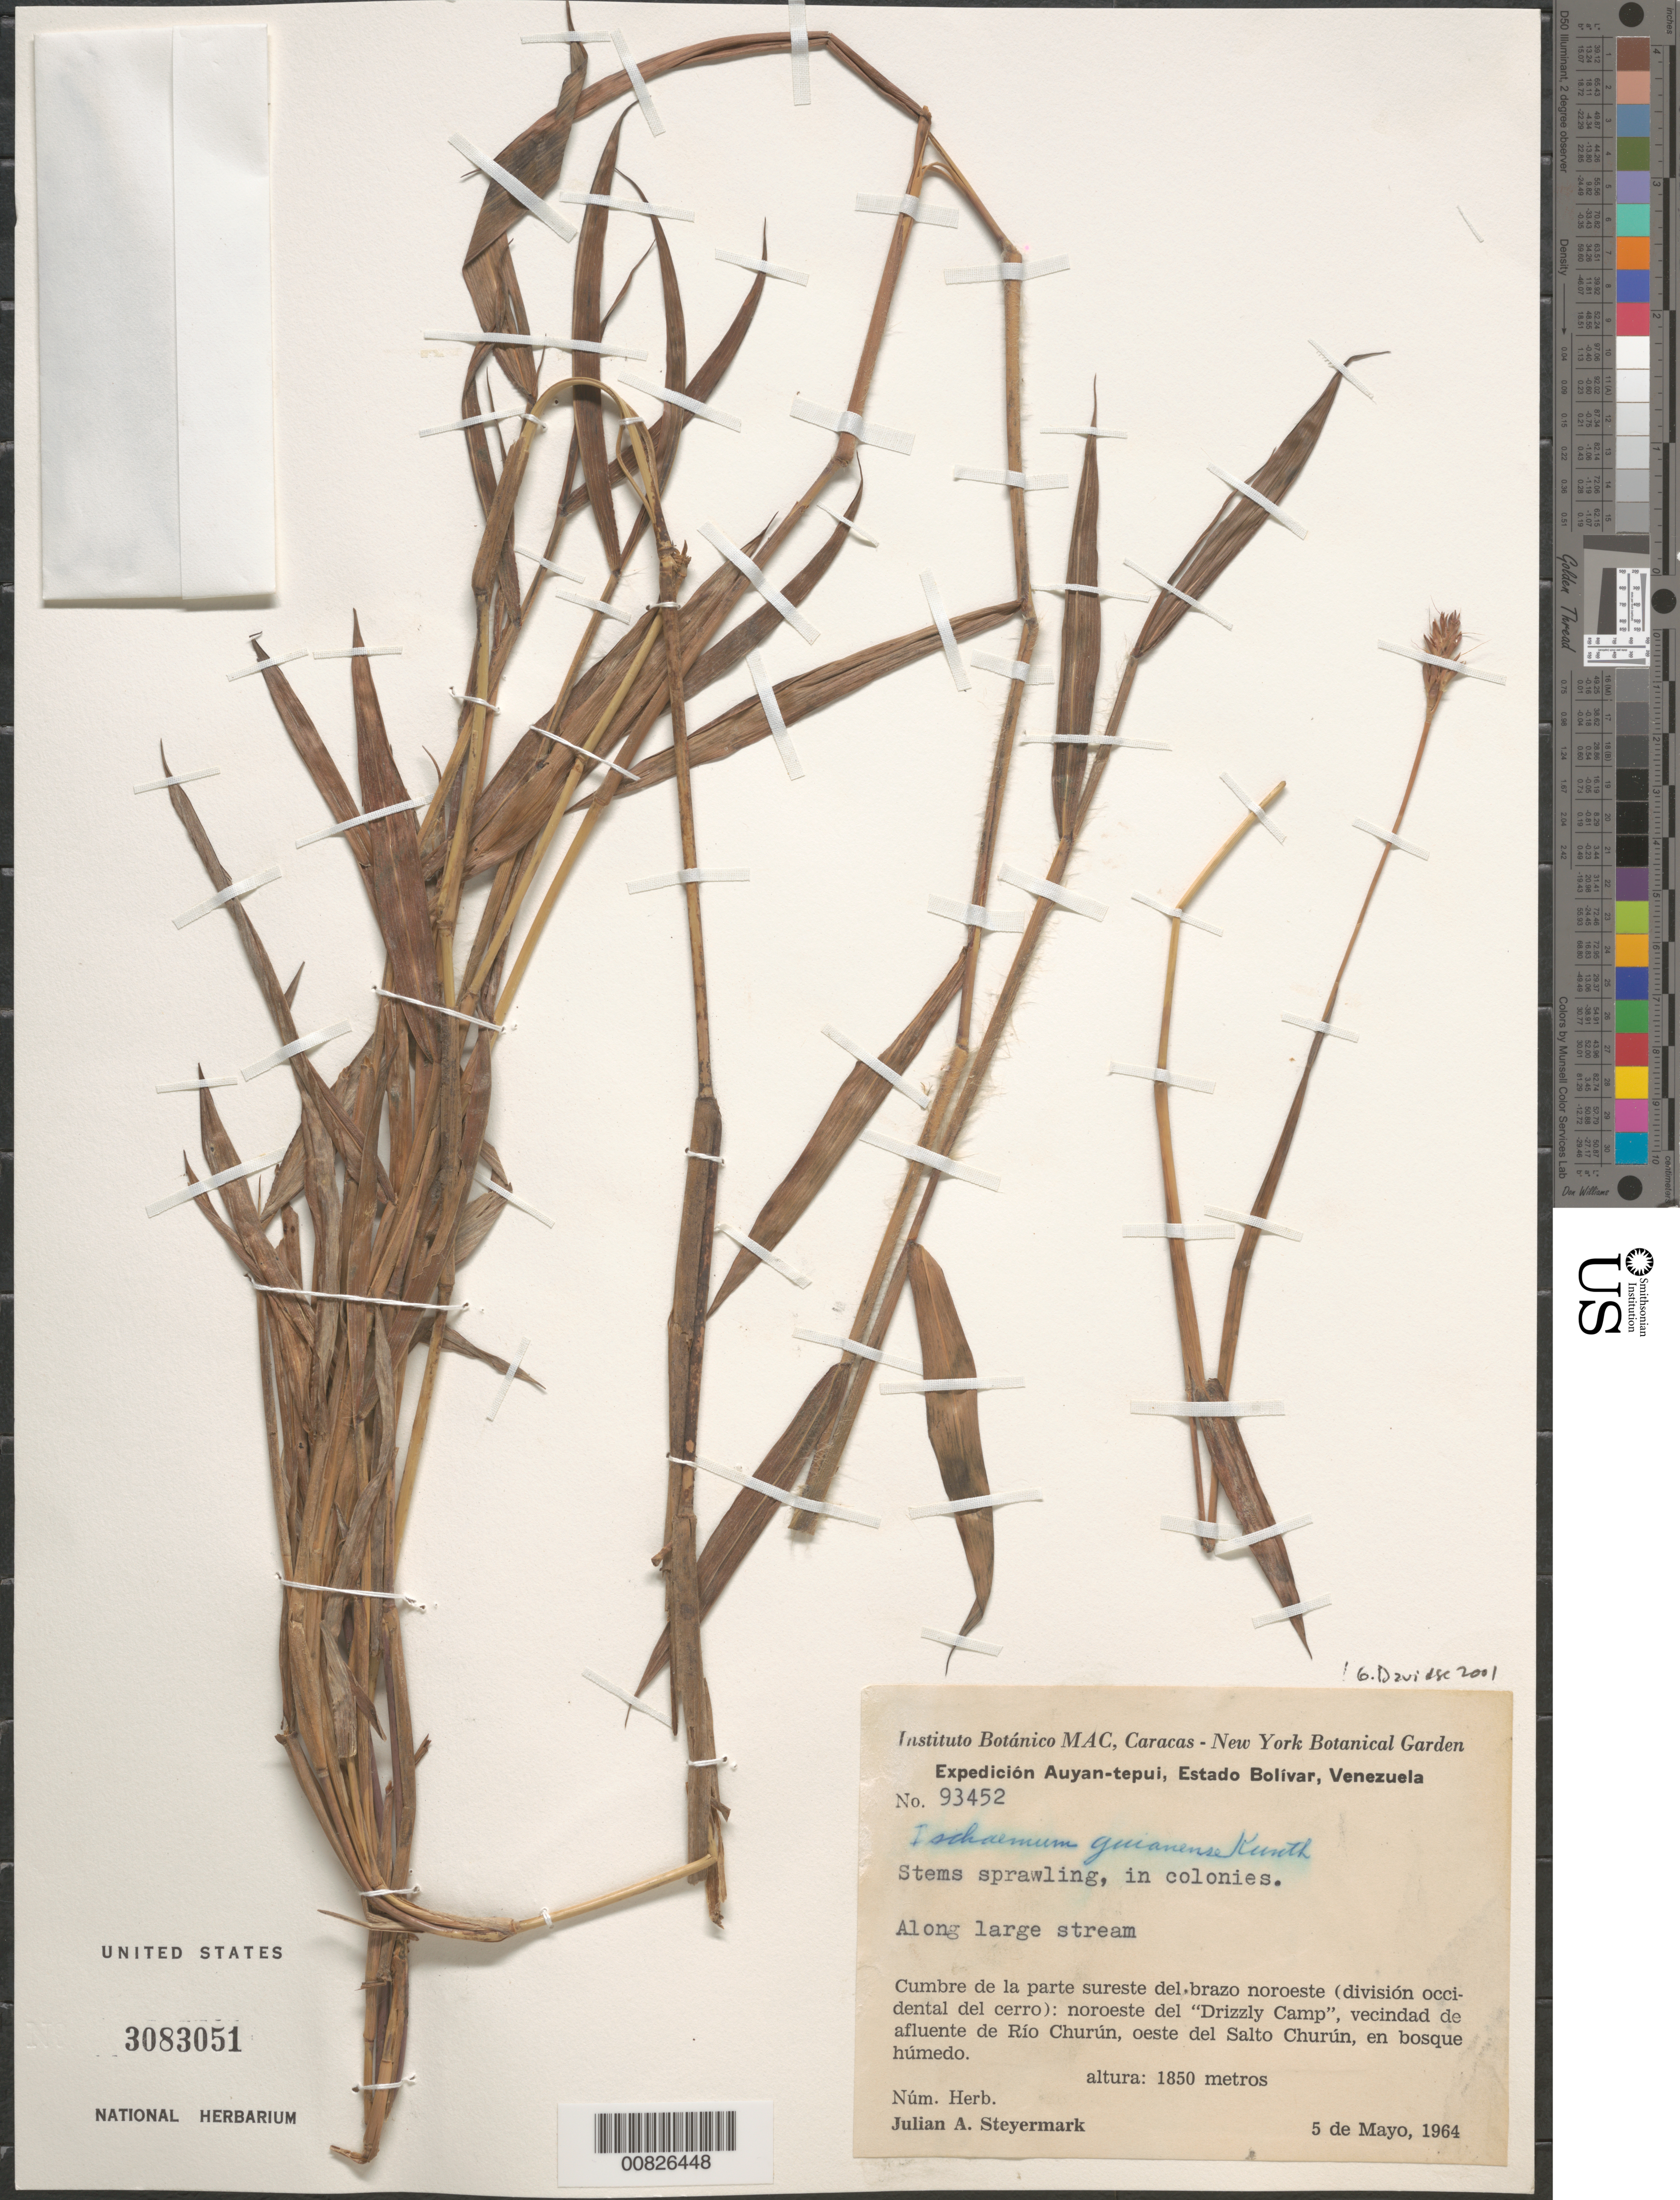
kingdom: Plantae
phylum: Tracheophyta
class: Liliopsida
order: Poales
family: Poaceae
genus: Ischaemum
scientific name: Ischaemum guianense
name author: Kunth ex Hack.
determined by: Davidse, Gerrit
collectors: J. Steyermark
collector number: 93452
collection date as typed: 5-May-64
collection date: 1964-05-05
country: Venezuela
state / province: Bolívar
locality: Auyan-tepuí, cumbre de la parte SE, NW del "Drizzly Camp", vec. Afluente de Río Charún, W del Salto Churún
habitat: Along large stream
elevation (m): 1850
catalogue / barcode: US 3083051